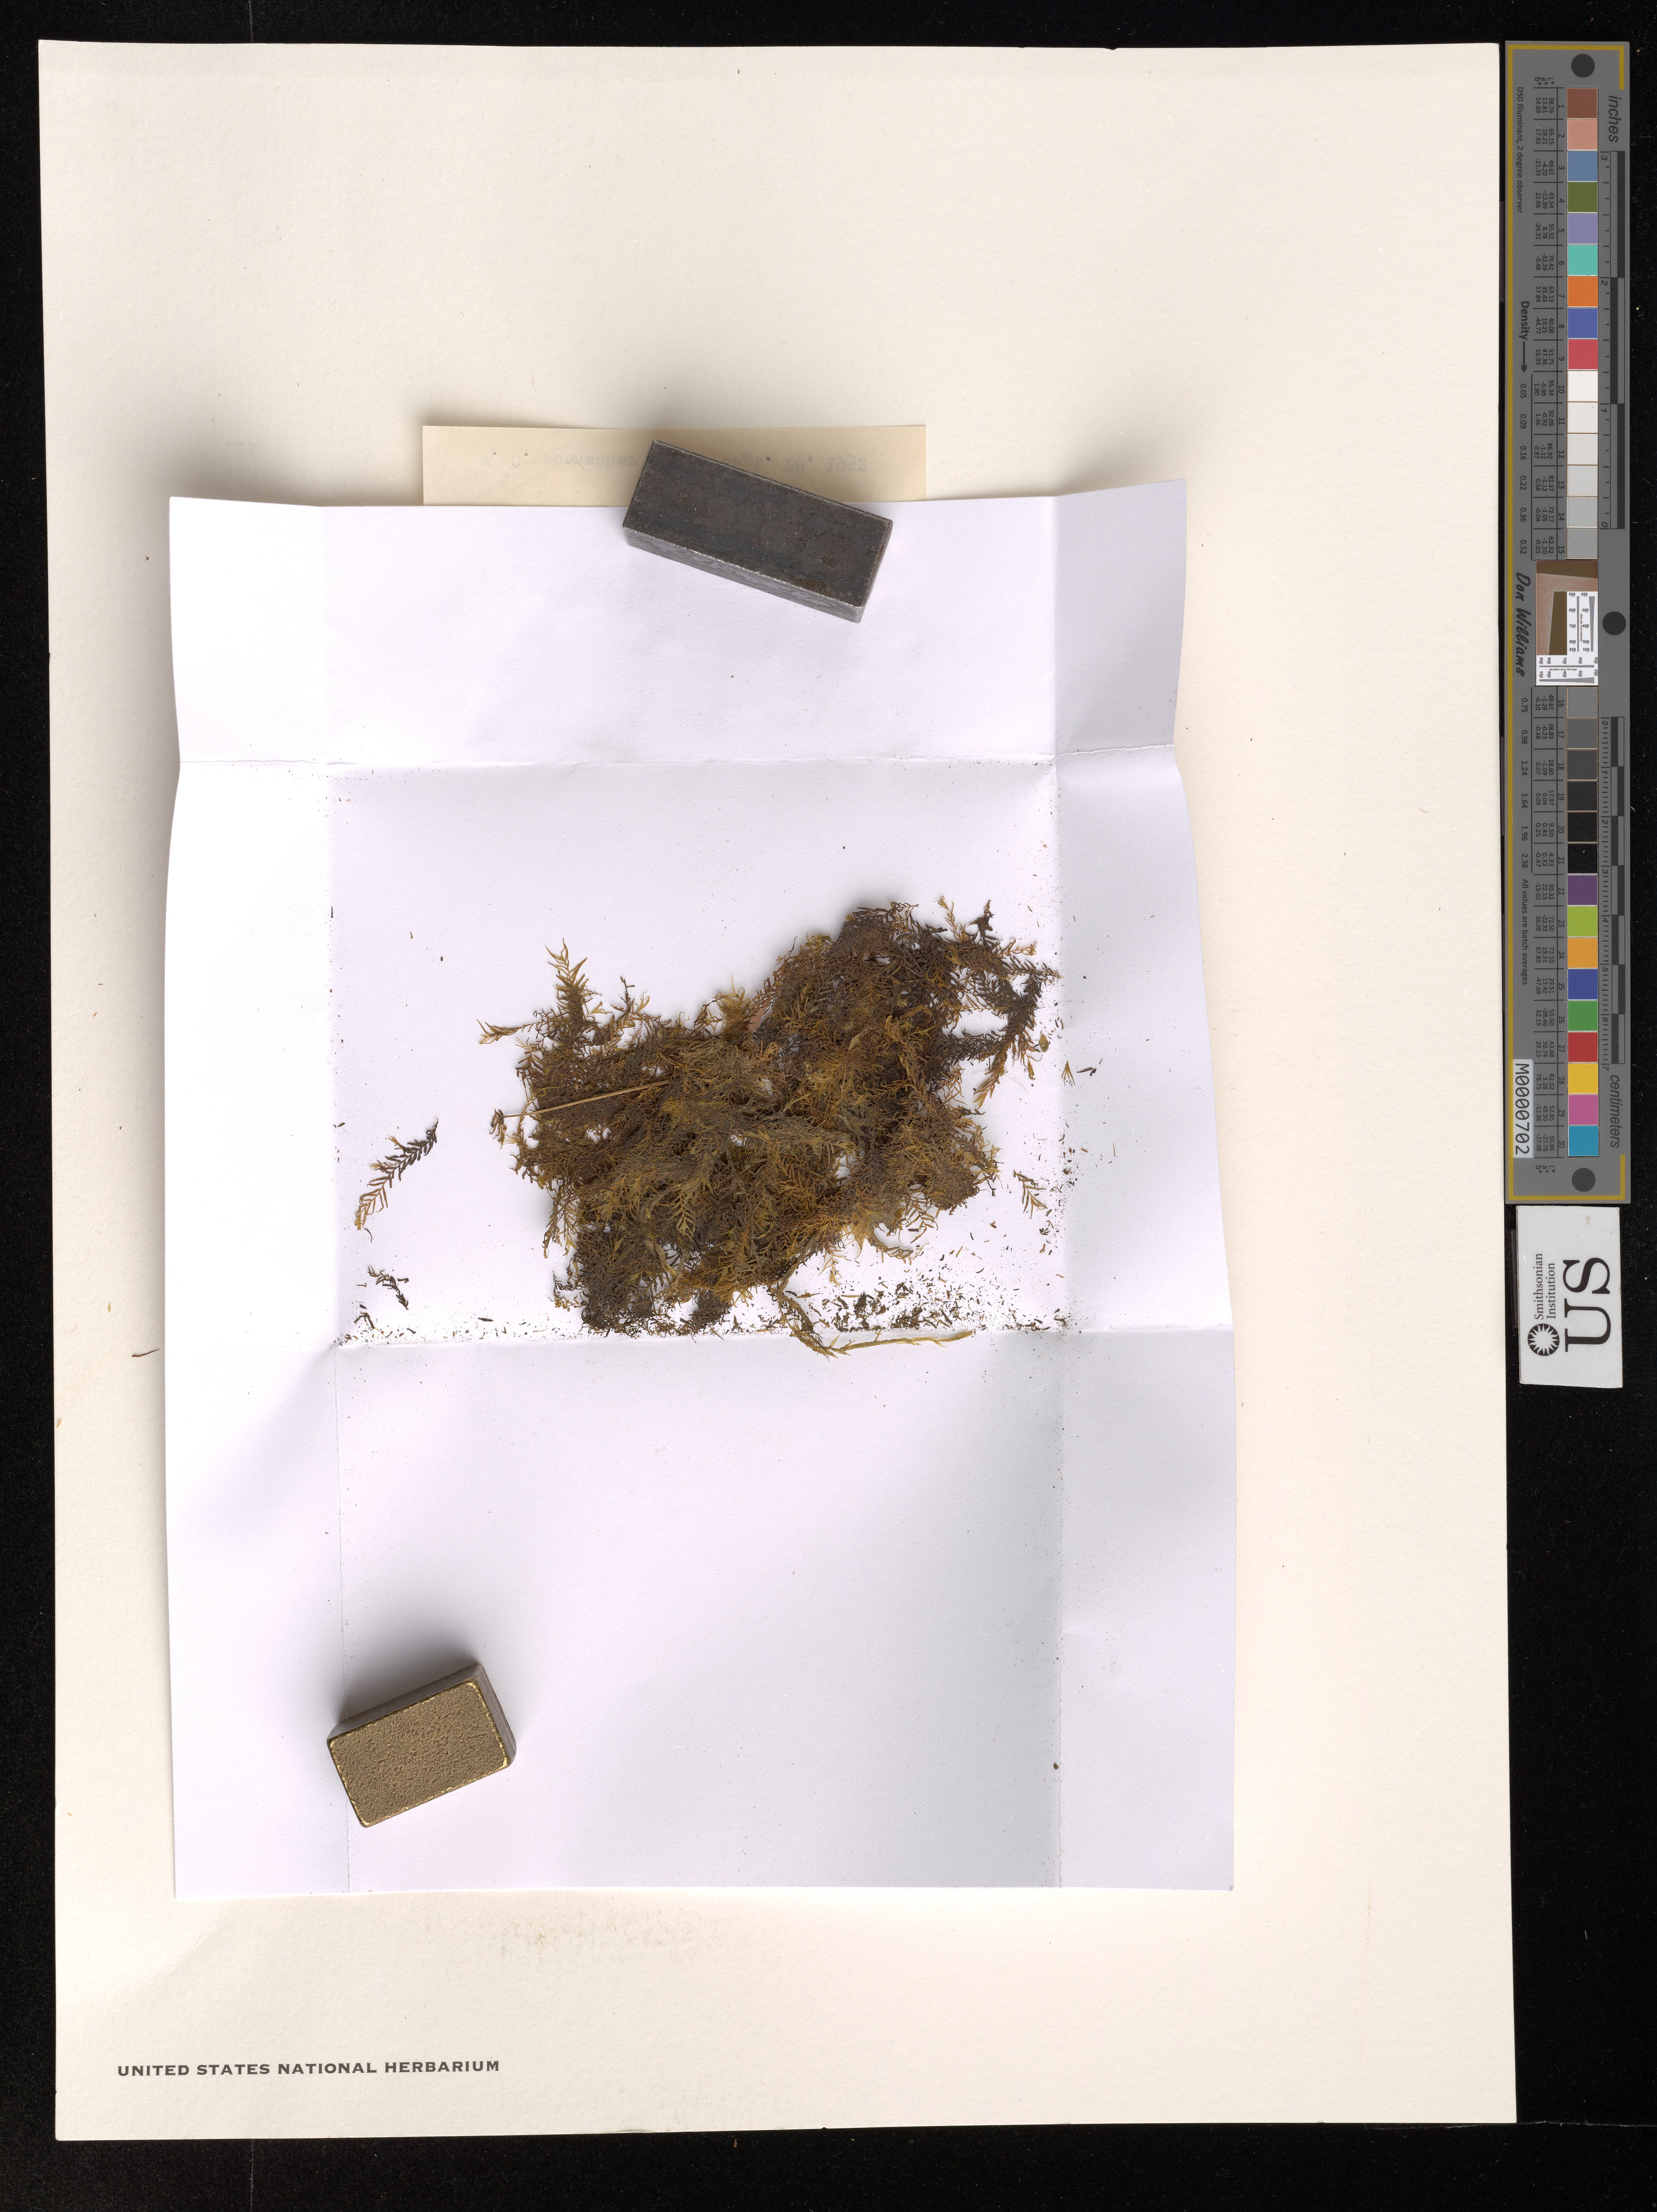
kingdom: Plantae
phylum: Bryophyta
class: Bryopsida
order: Dicranales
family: Fissidentaceae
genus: Fissidens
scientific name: Fissidens gulianus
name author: (Mont.) Schimp.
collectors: W. Muenscher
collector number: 23737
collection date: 1952-09-28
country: United States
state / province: New York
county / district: Yates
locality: Yates County. On rocks in running water, Five Mile Creek.